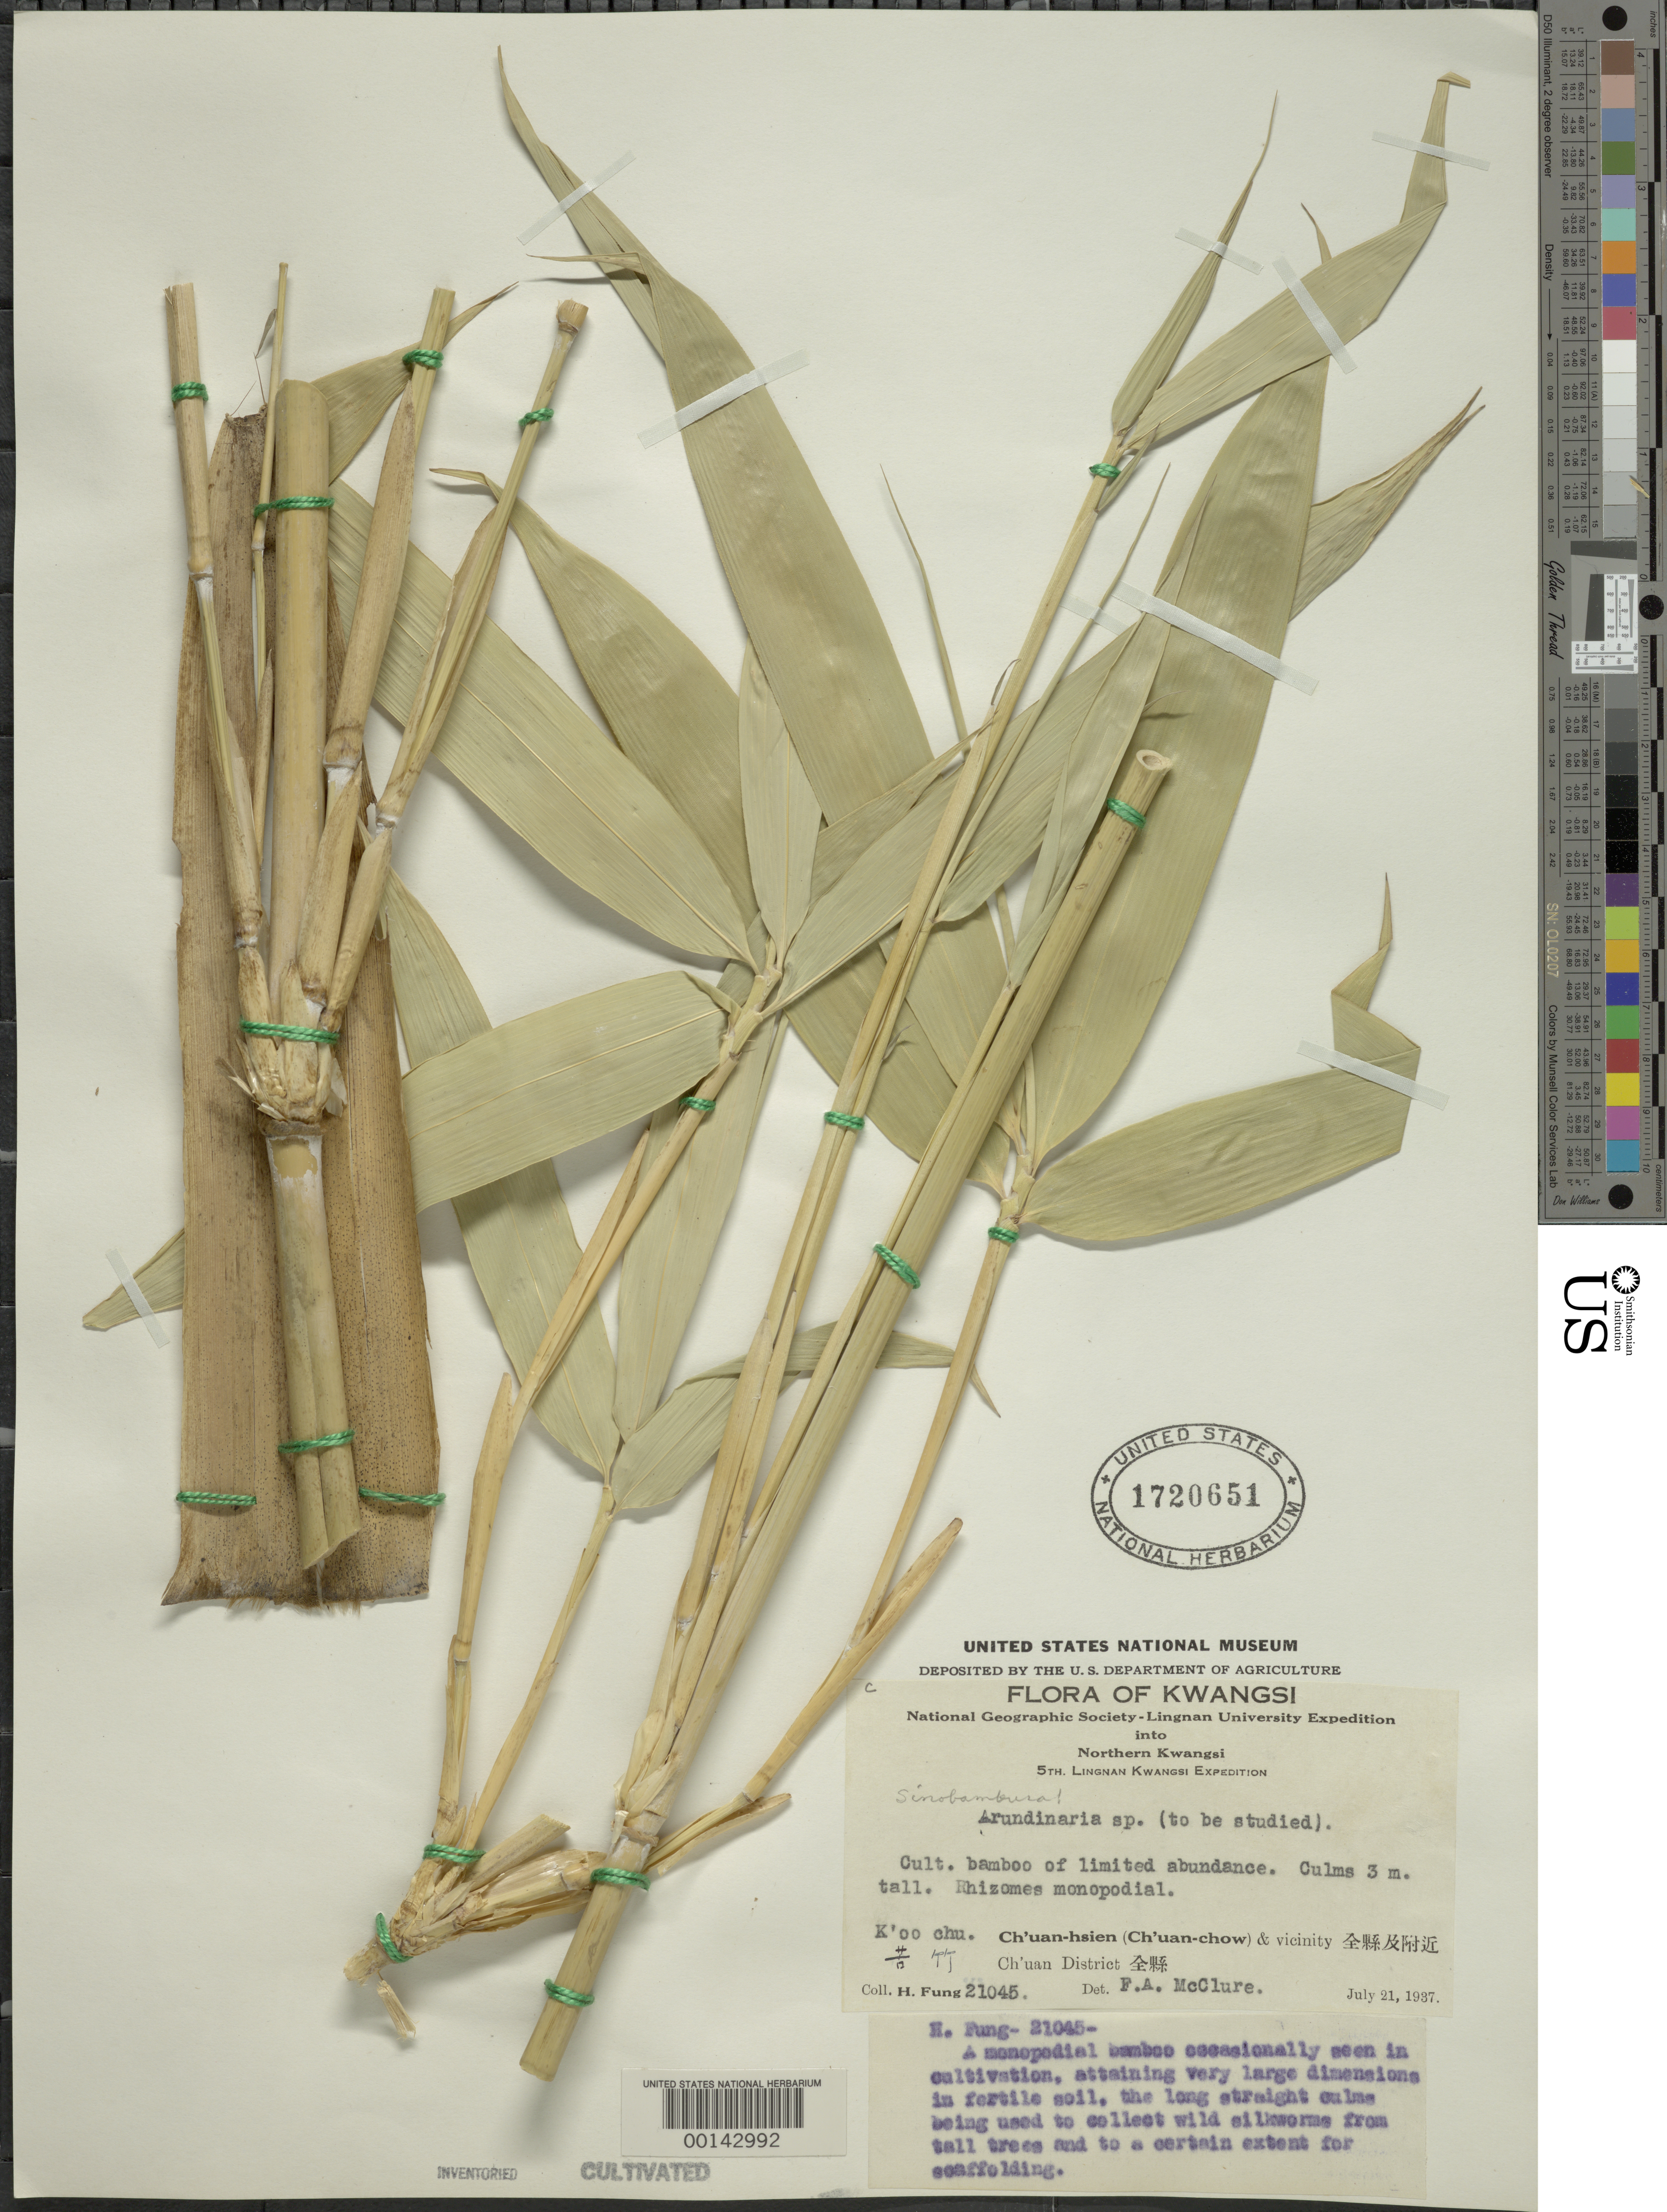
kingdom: Plantae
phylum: Tracheophyta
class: Liliopsida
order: Poales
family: Poaceae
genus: Sinobambusa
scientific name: Sinobambusa sp.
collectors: H. L. Fung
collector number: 21045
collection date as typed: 21 Jul 1937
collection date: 1937-07-21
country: China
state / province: Jiangxi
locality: K'oo Chu, Ch'uan-hsien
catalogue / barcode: US 1720651